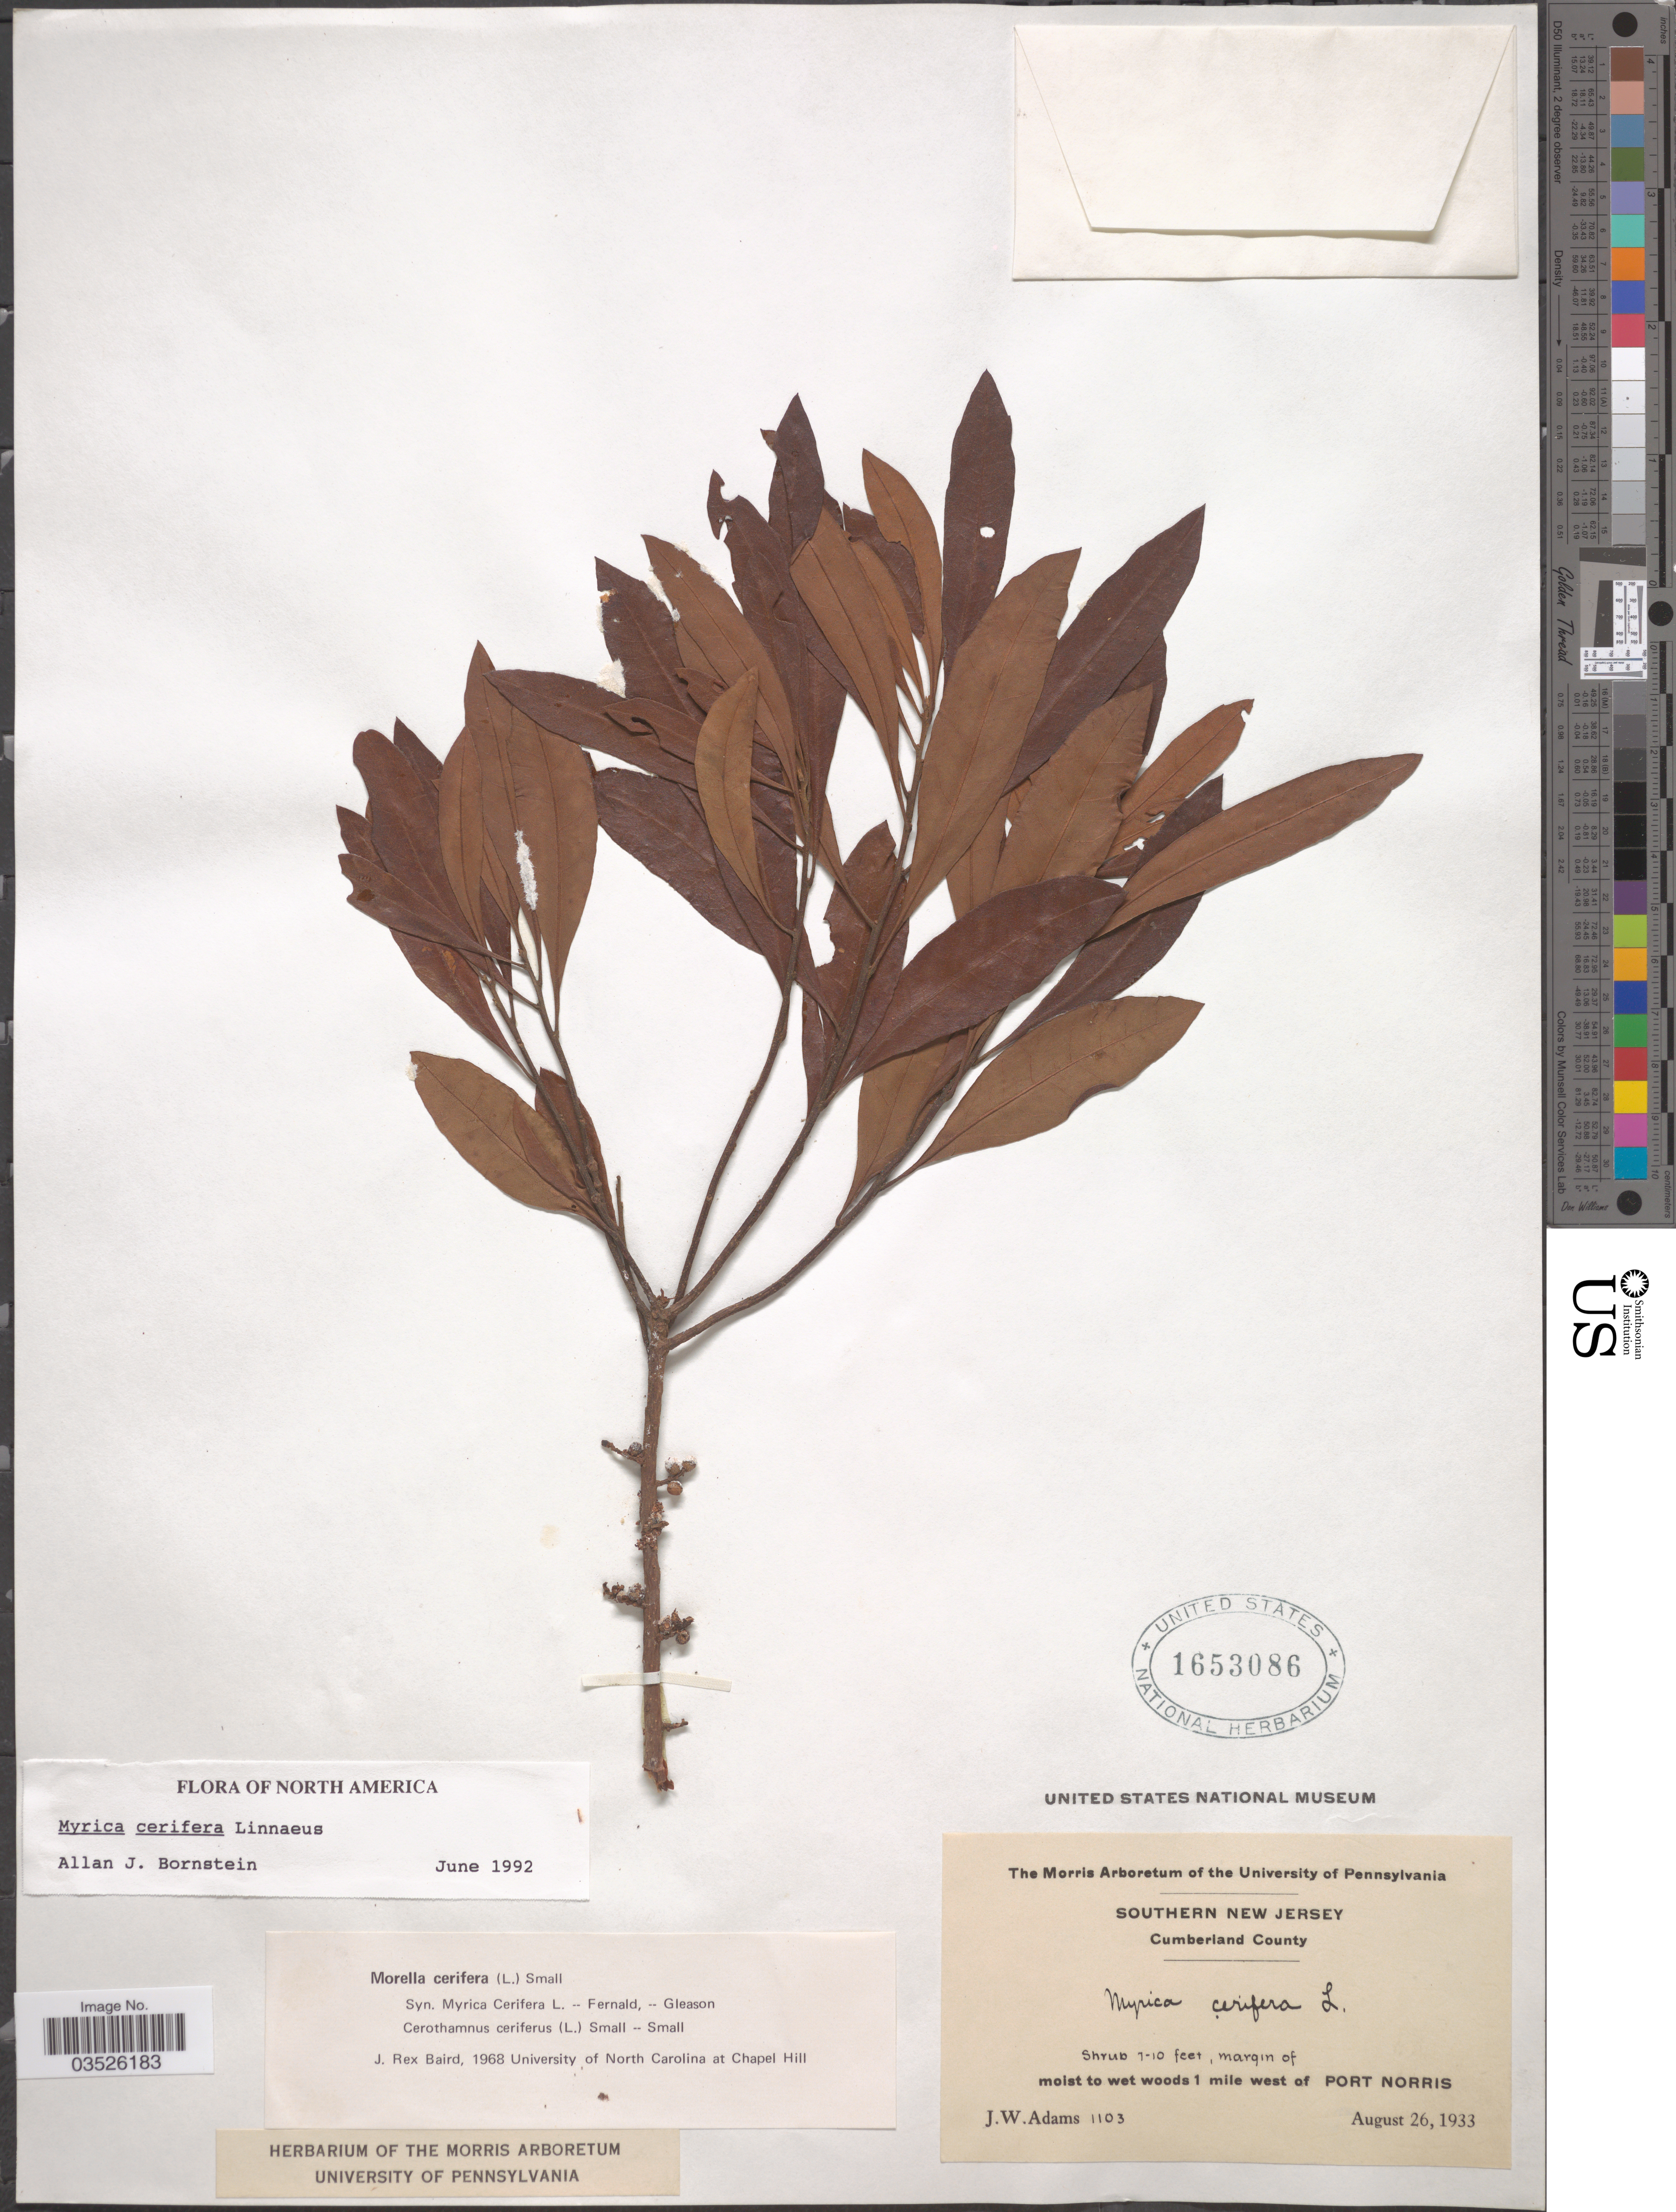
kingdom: Plantae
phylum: Tracheophyta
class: Magnoliopsida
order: Fagales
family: Myricaceae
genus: Morella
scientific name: Morella cerifera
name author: (L.) Small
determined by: Baird, James Rex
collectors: J. Adams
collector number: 1103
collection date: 1933-08-26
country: United States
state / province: New Jersey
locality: Southern New Jersey. Cumberland County. Margin of moist to wet woods 1 mile west of Port Norris.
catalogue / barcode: US 1653086